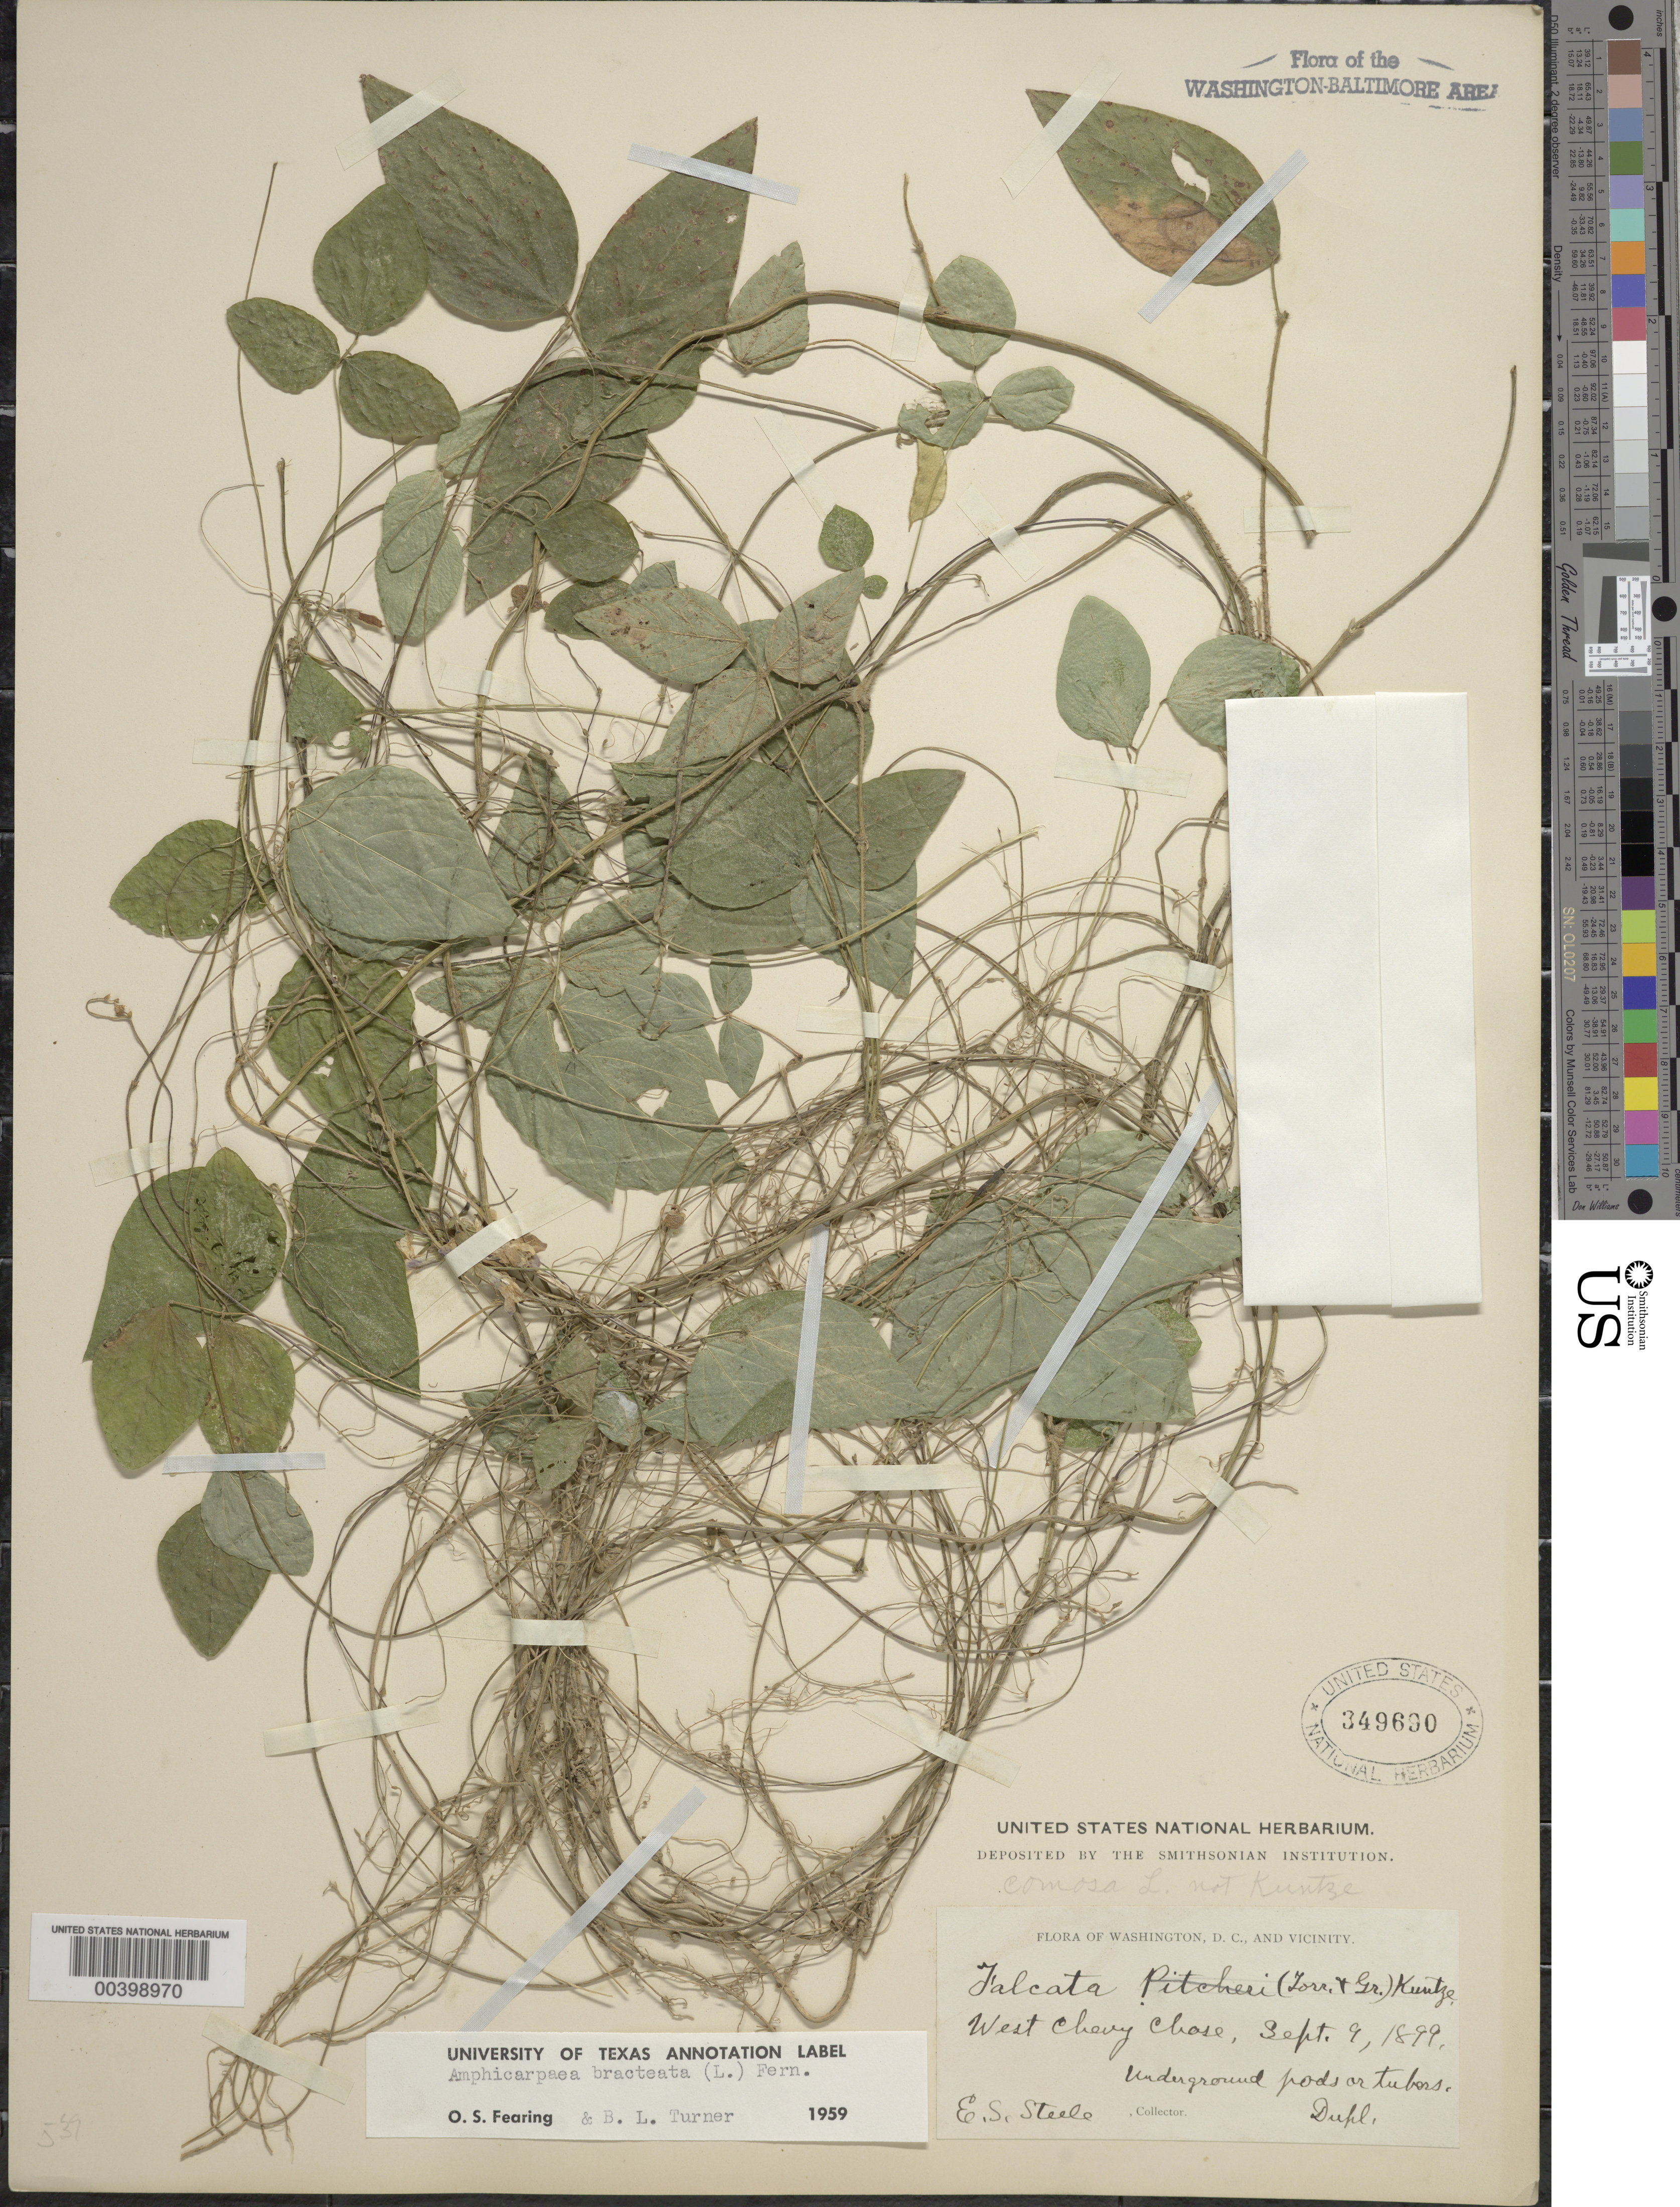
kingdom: Plantae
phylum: Tracheophyta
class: Magnoliopsida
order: Fabales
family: Fabaceae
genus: Amphicarpaea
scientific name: Amphicarpaea bracteata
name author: (L.) Fernald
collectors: E. Steele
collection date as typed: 09 Sep 1899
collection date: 1899-09-09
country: United States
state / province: District of Columbia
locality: West Chevy Chase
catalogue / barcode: US 349690